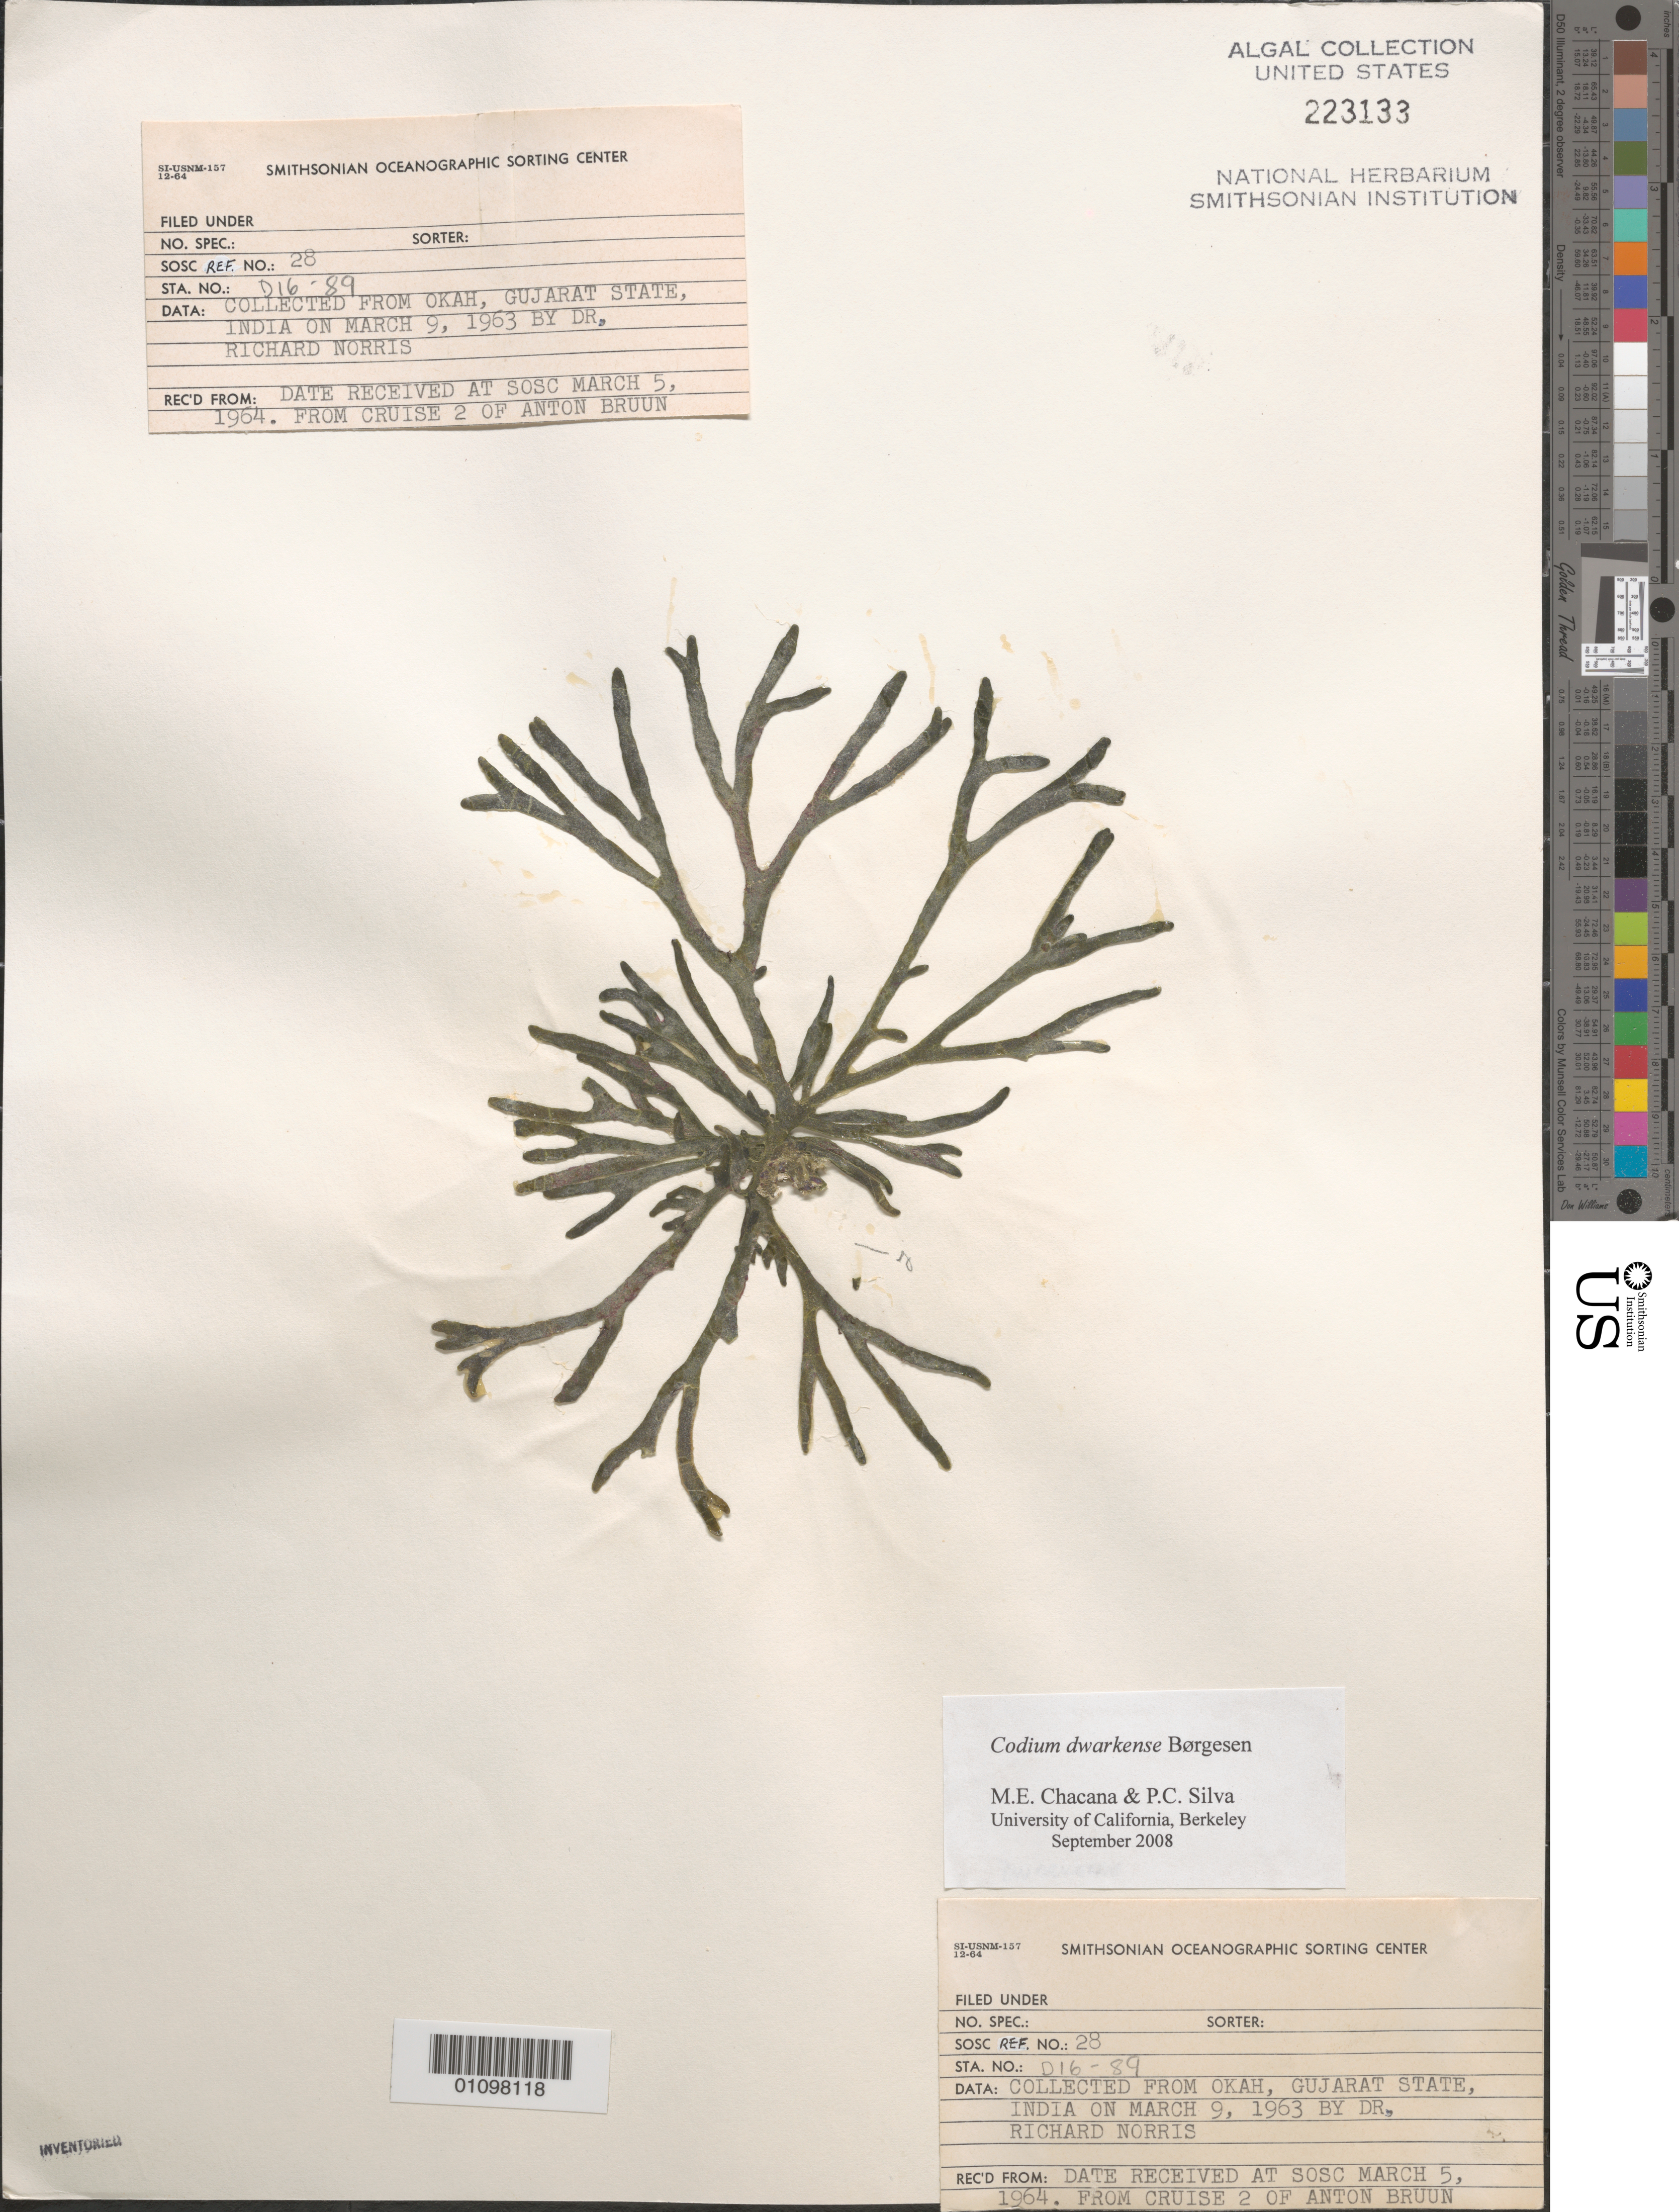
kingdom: Plantae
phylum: Chlorophyta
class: Ulvophyceae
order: Bryopsidales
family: Codiaceae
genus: Codium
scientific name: Codium dwarkense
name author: Børgesen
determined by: Chacana, M. E.; Silva, P. C.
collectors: R. E. Norris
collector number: Station D16-89 & SOSC Ref 28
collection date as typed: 09 Mar 1963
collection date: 1963-03-09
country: India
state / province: Gujarat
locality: Okah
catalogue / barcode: US 223133